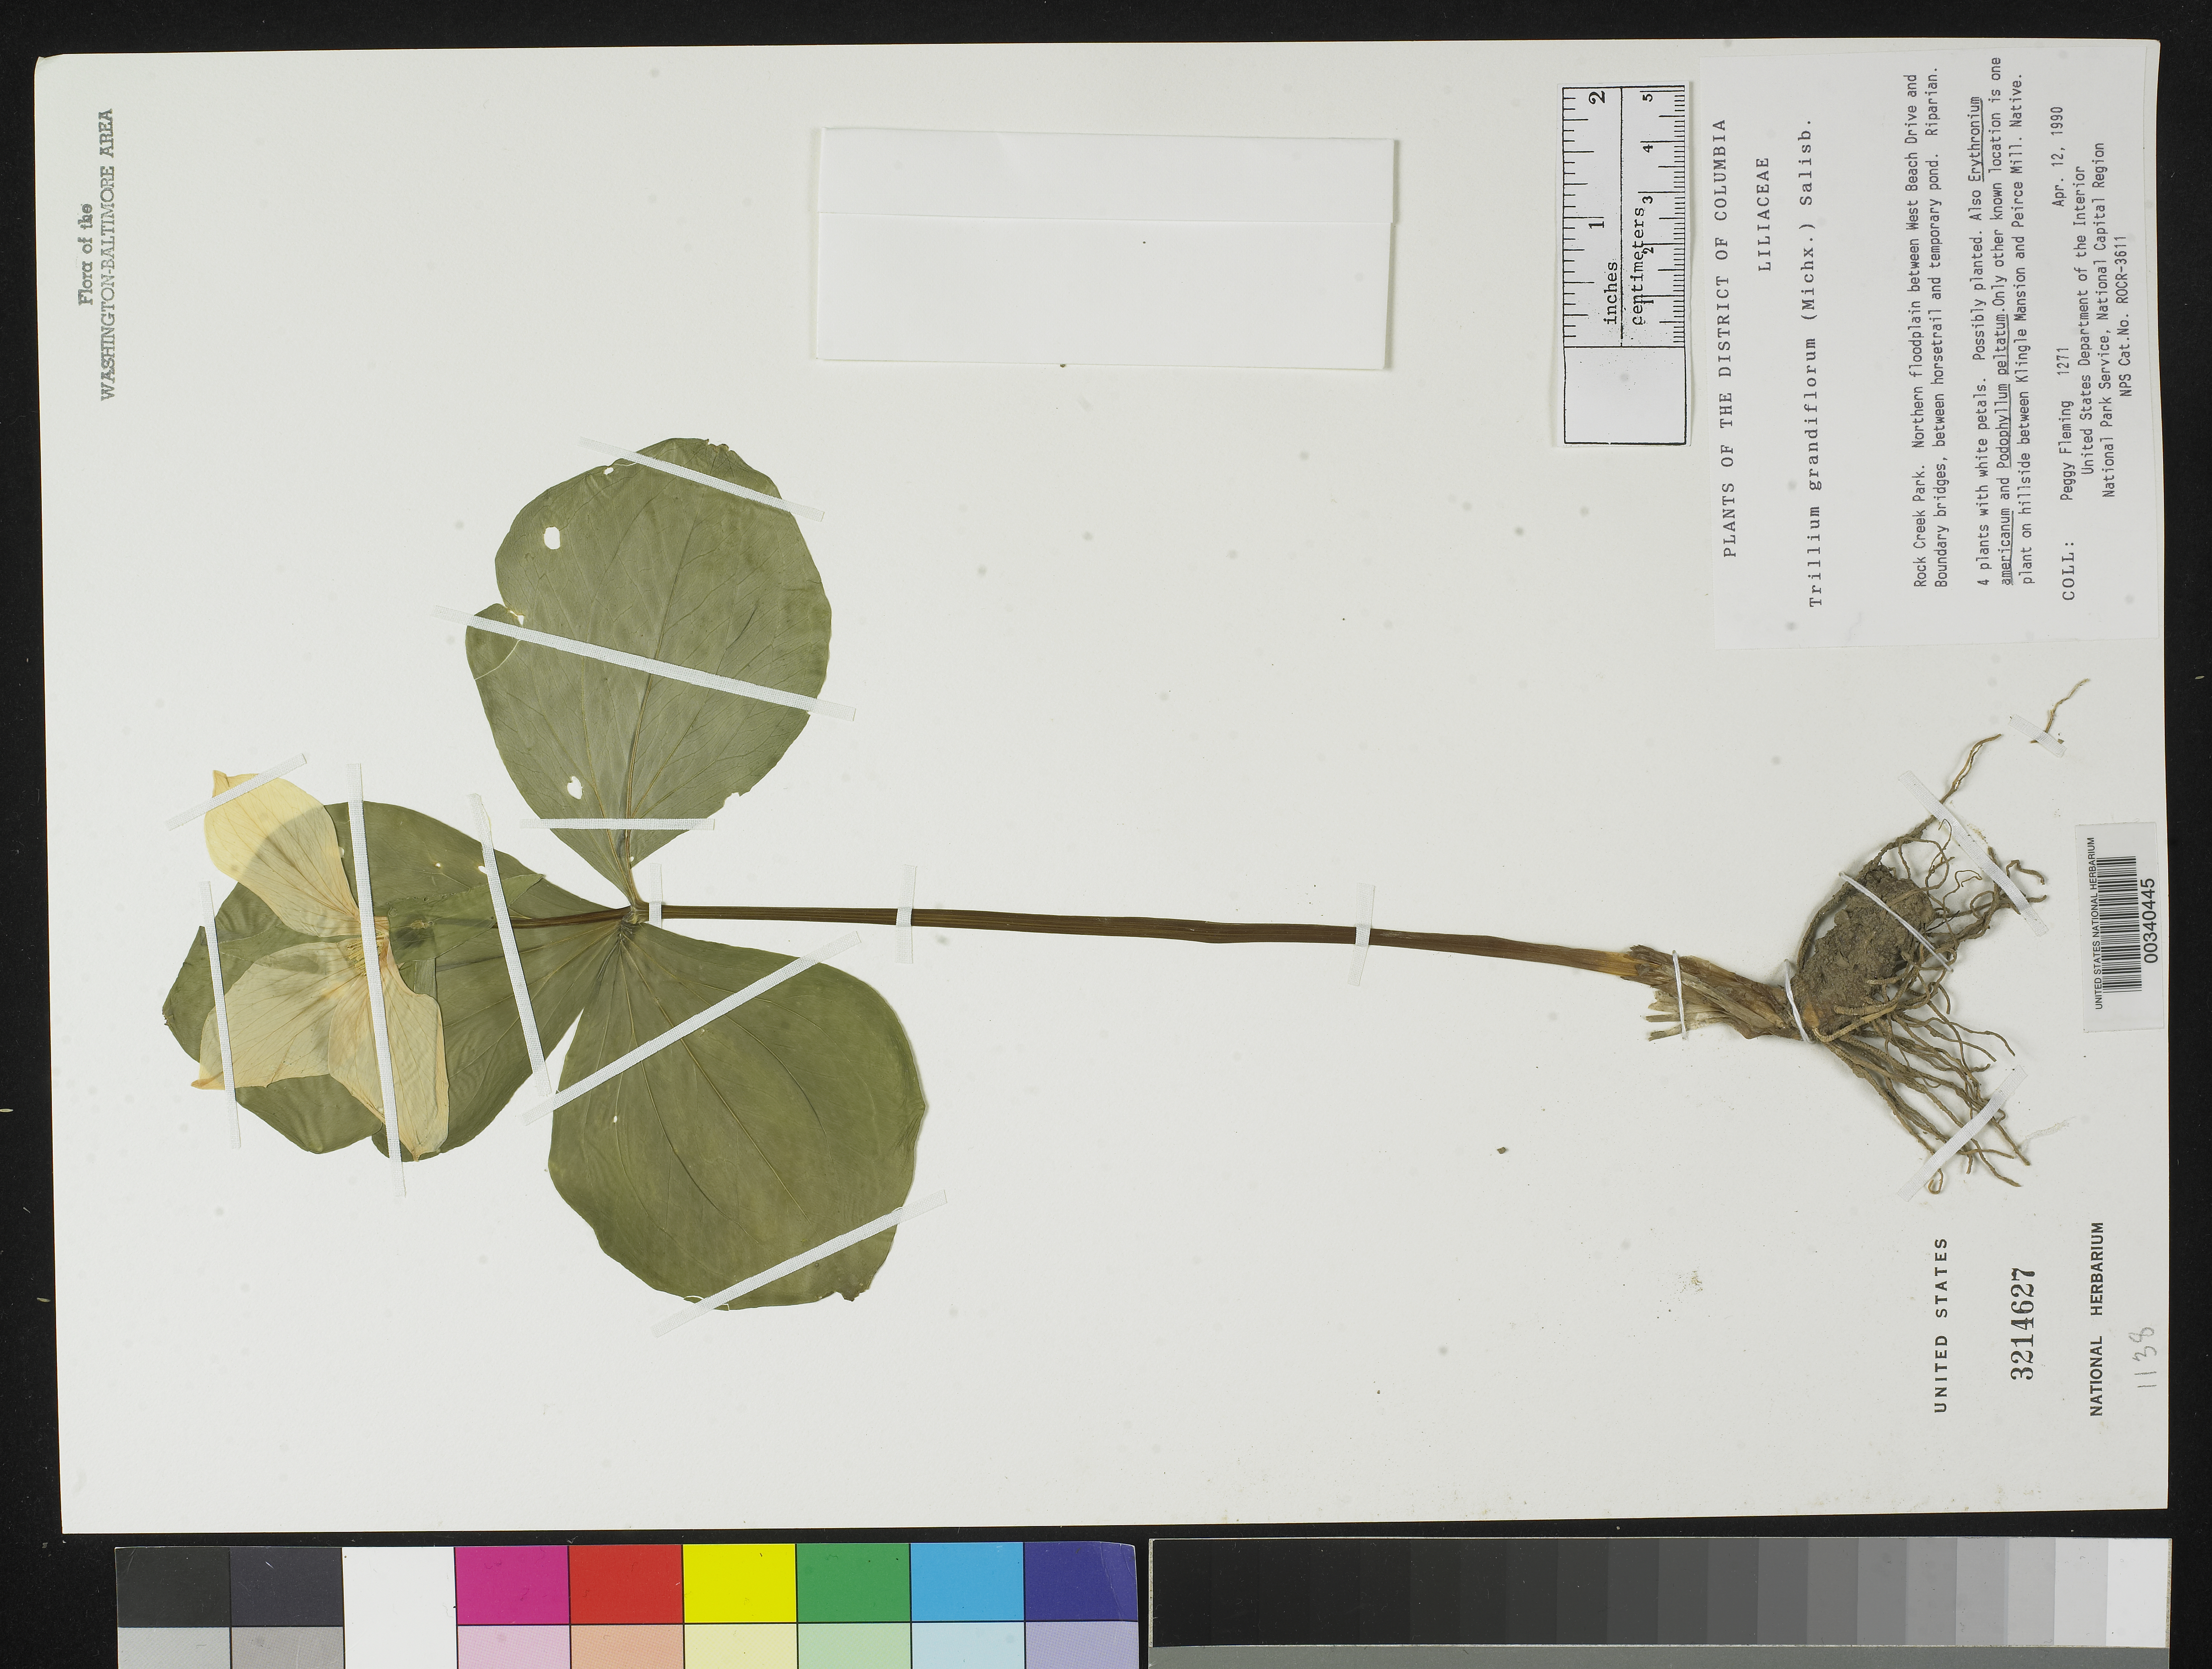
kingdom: Plantae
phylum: Tracheophyta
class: Liliopsida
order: Liliales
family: Melanthiaceae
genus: Trillium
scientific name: Trillium grandiflorum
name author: (Michx.) Salisb.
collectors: P. Fleming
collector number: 1271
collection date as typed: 12 Apr 1990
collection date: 1990-04-12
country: United States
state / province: District of Columbia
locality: Rock Creek Park, N floodplain between W Beach Dr and Boundary Bridges Rock Creek Park and vicinity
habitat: Between horsetrail and temporary pond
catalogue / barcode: US 3214627